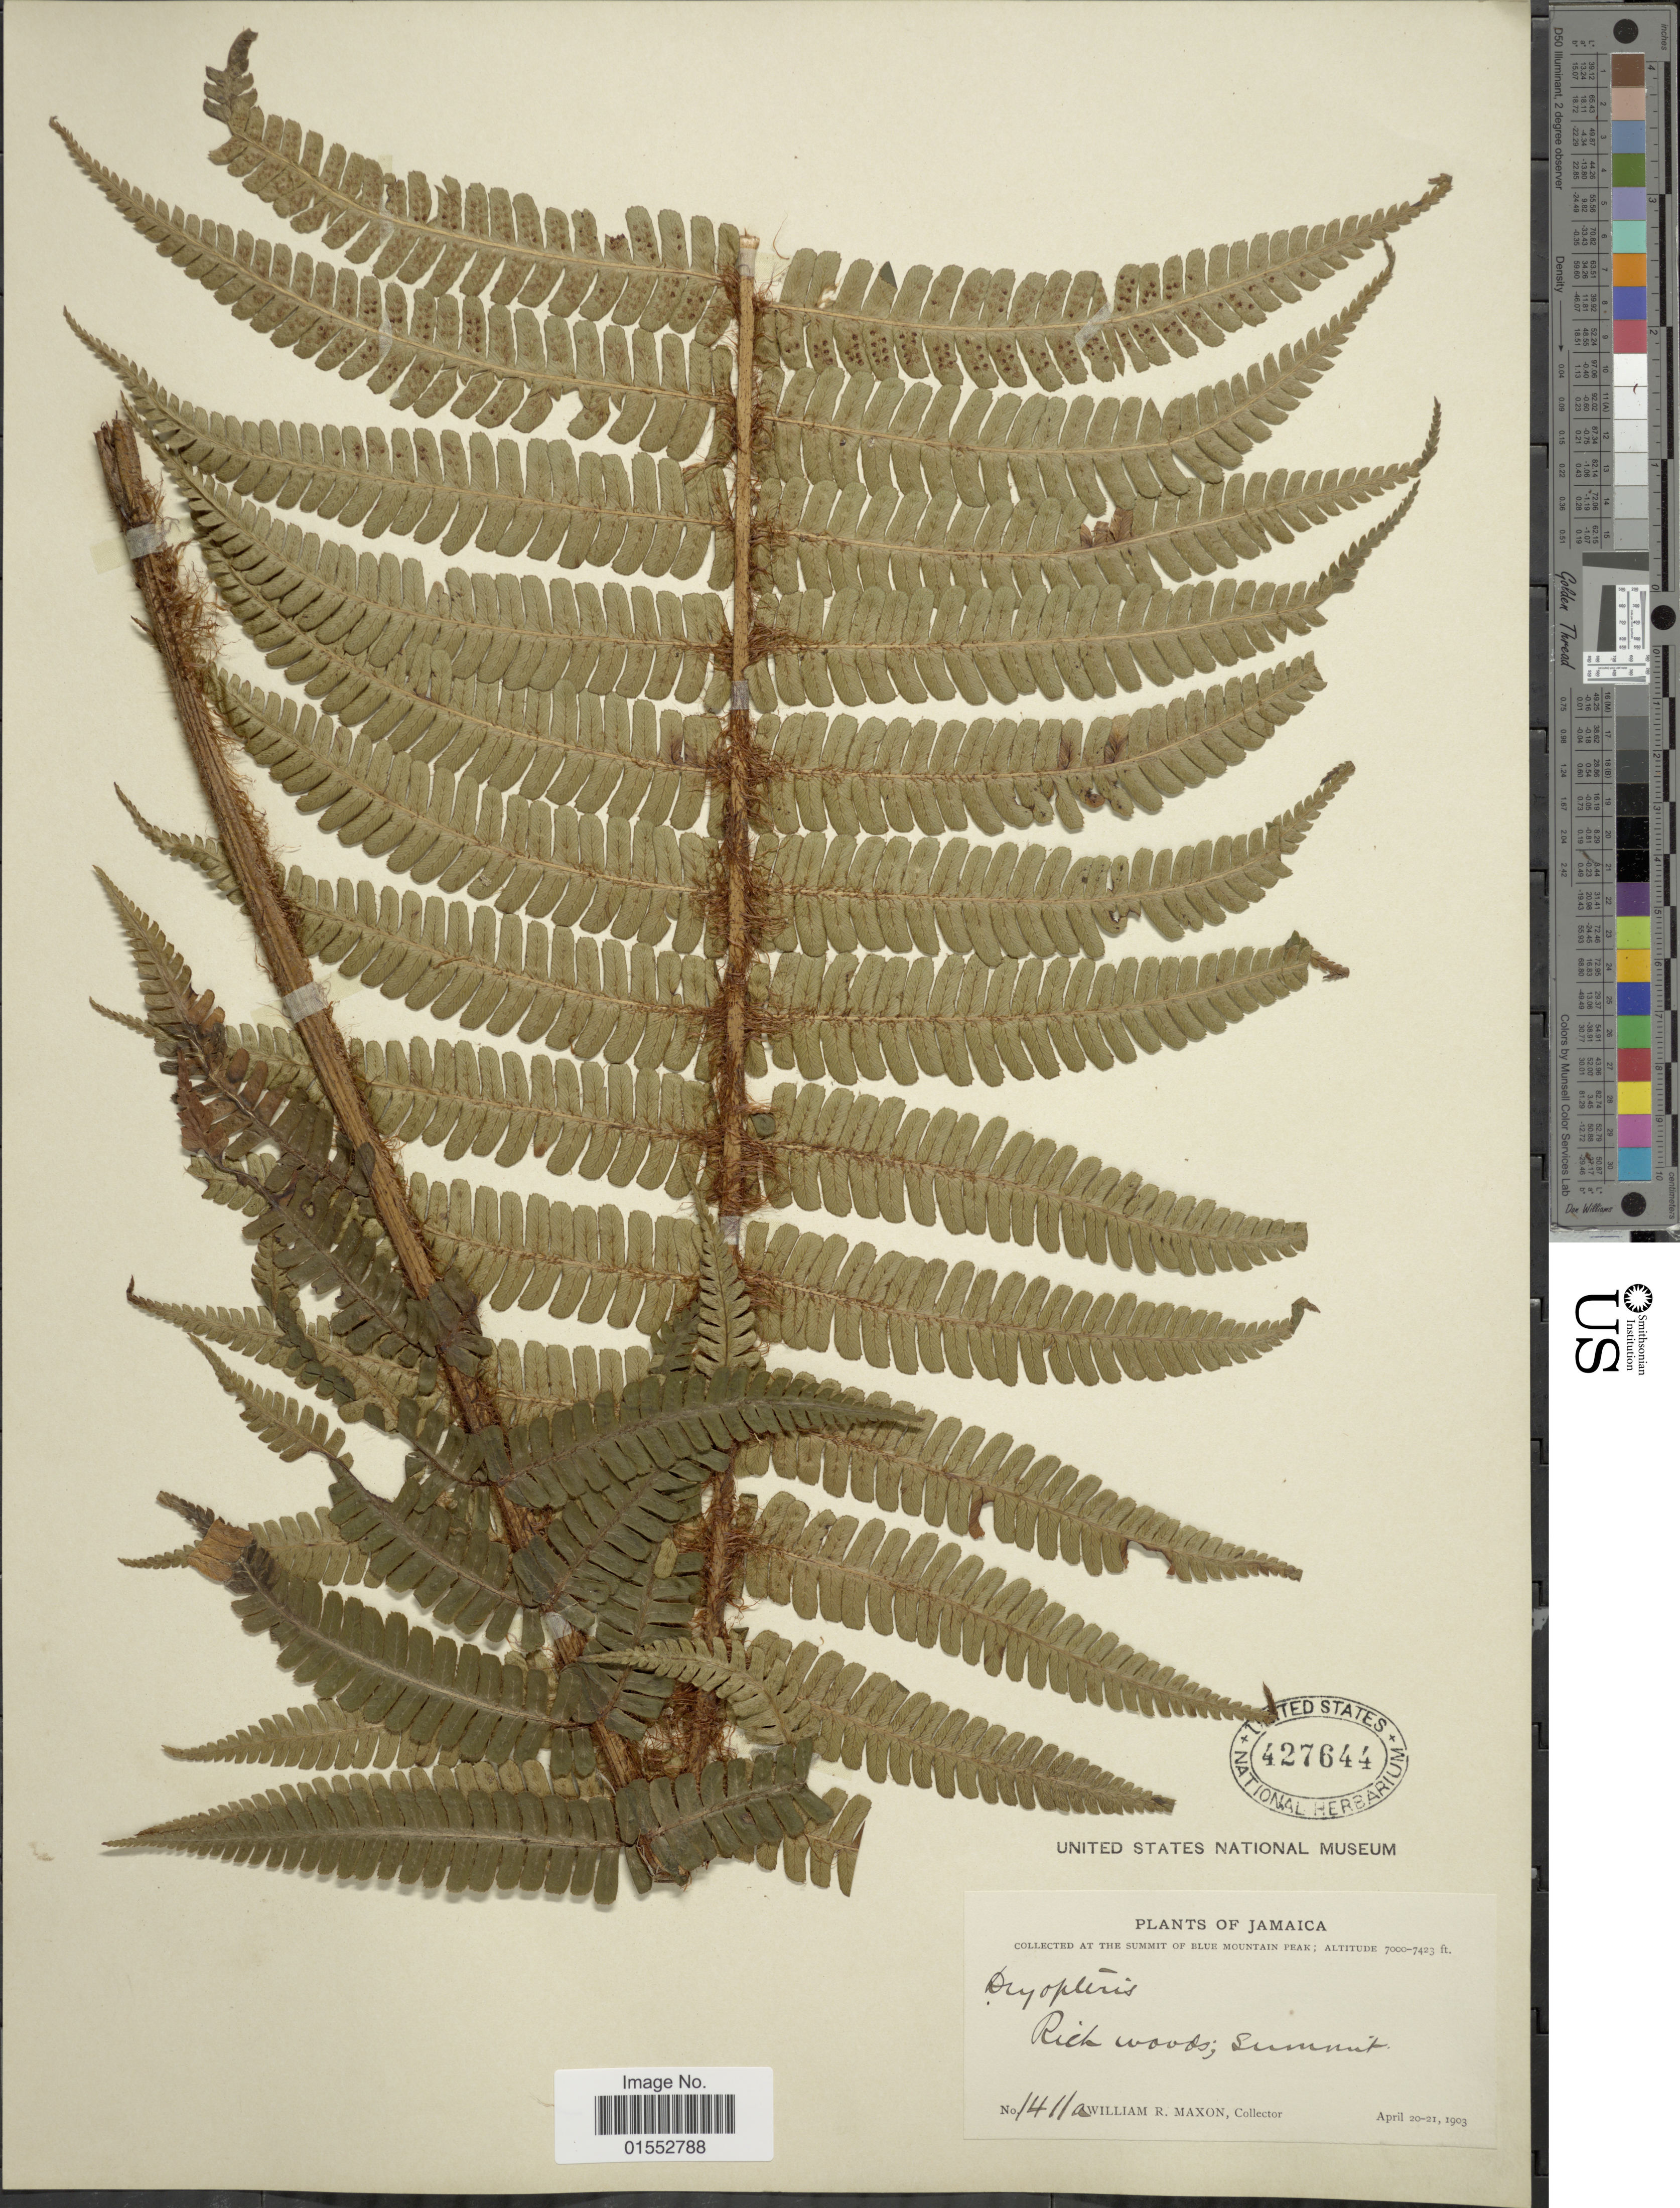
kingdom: Plantae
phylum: Tracheophyta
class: Polypodiopsida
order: Polypodiales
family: Dryopteridaceae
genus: Dryopteris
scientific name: Dryopteris wallichiana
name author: (Spreng.) Hyl.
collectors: W. R. Maxon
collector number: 1411a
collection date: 1903-04-20/1903-04-21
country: Jamaica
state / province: Saint Thomas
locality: Summit of Blue Mountain Peak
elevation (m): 2134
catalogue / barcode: US 427644